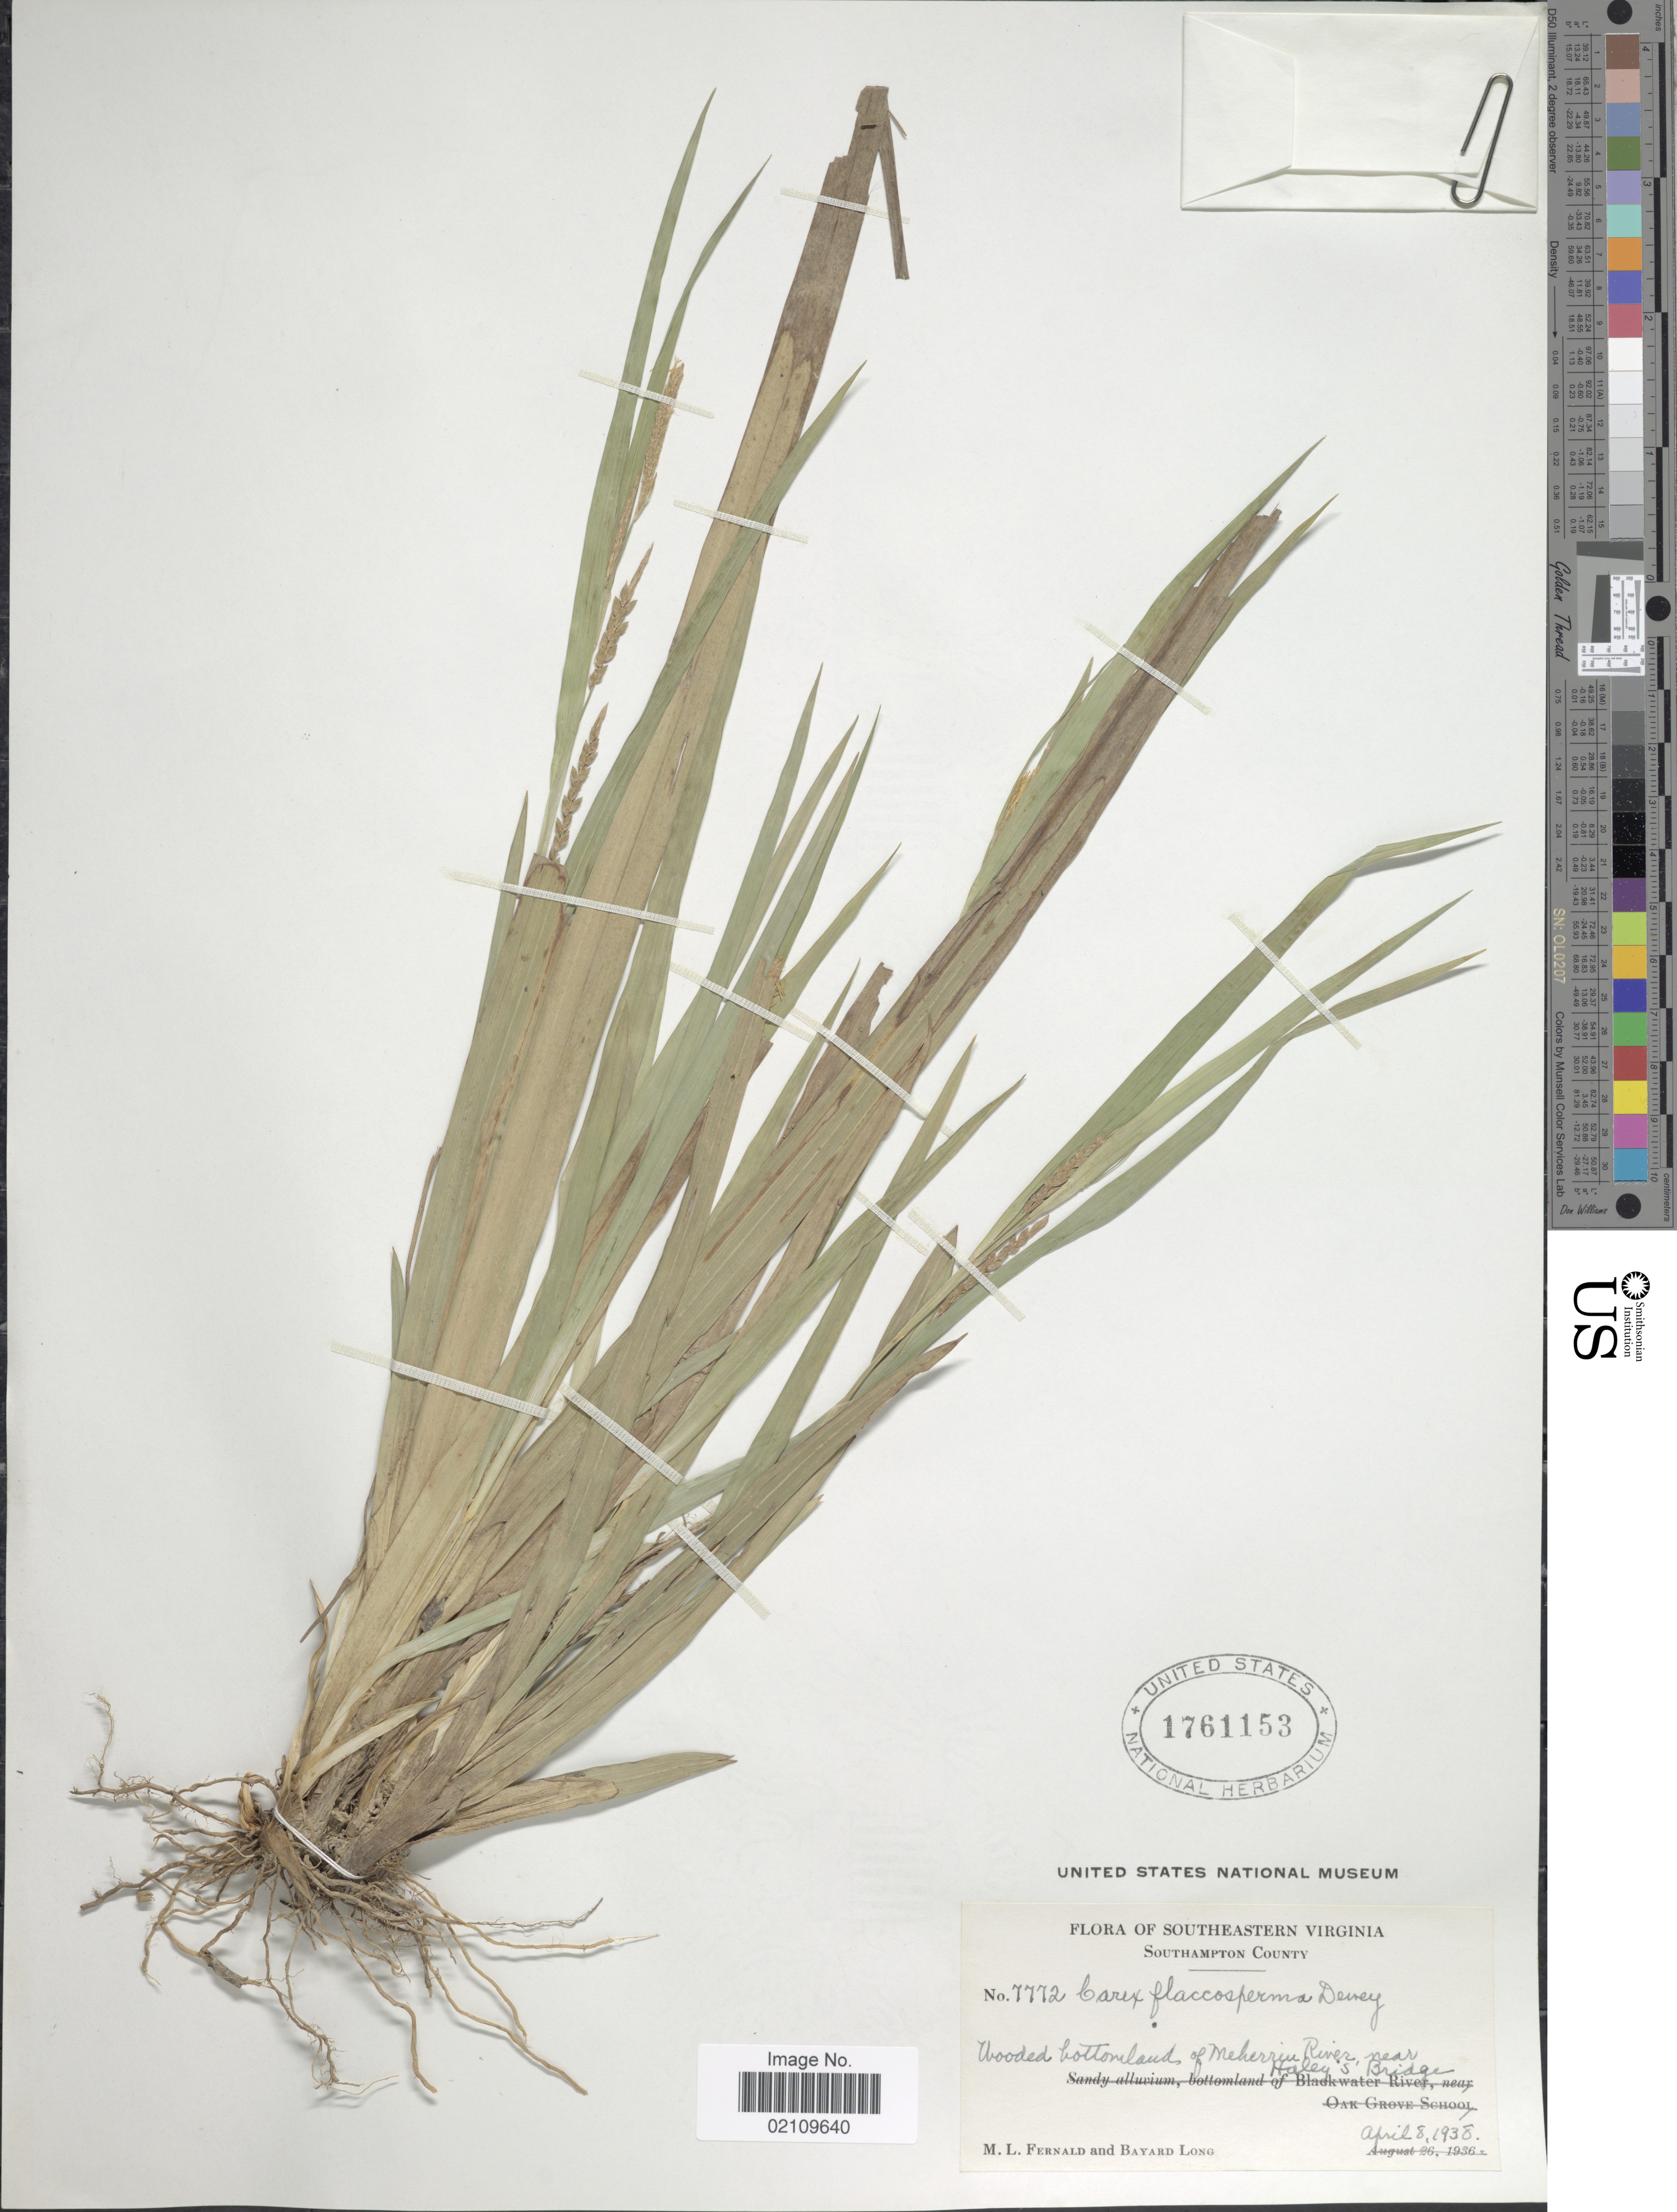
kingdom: Plantae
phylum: Tracheophyta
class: Liliopsida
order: Poales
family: Cyperaceae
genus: Carex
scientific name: Carex flaccosperma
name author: Dewey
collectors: M. L. Fernald & B. Long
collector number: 7772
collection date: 1938-04-08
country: United States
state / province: Virginia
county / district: Southampton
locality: Southeastern Virginia. Southampton County. Meherriu River, near Haley S Bridge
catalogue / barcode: US 1761153